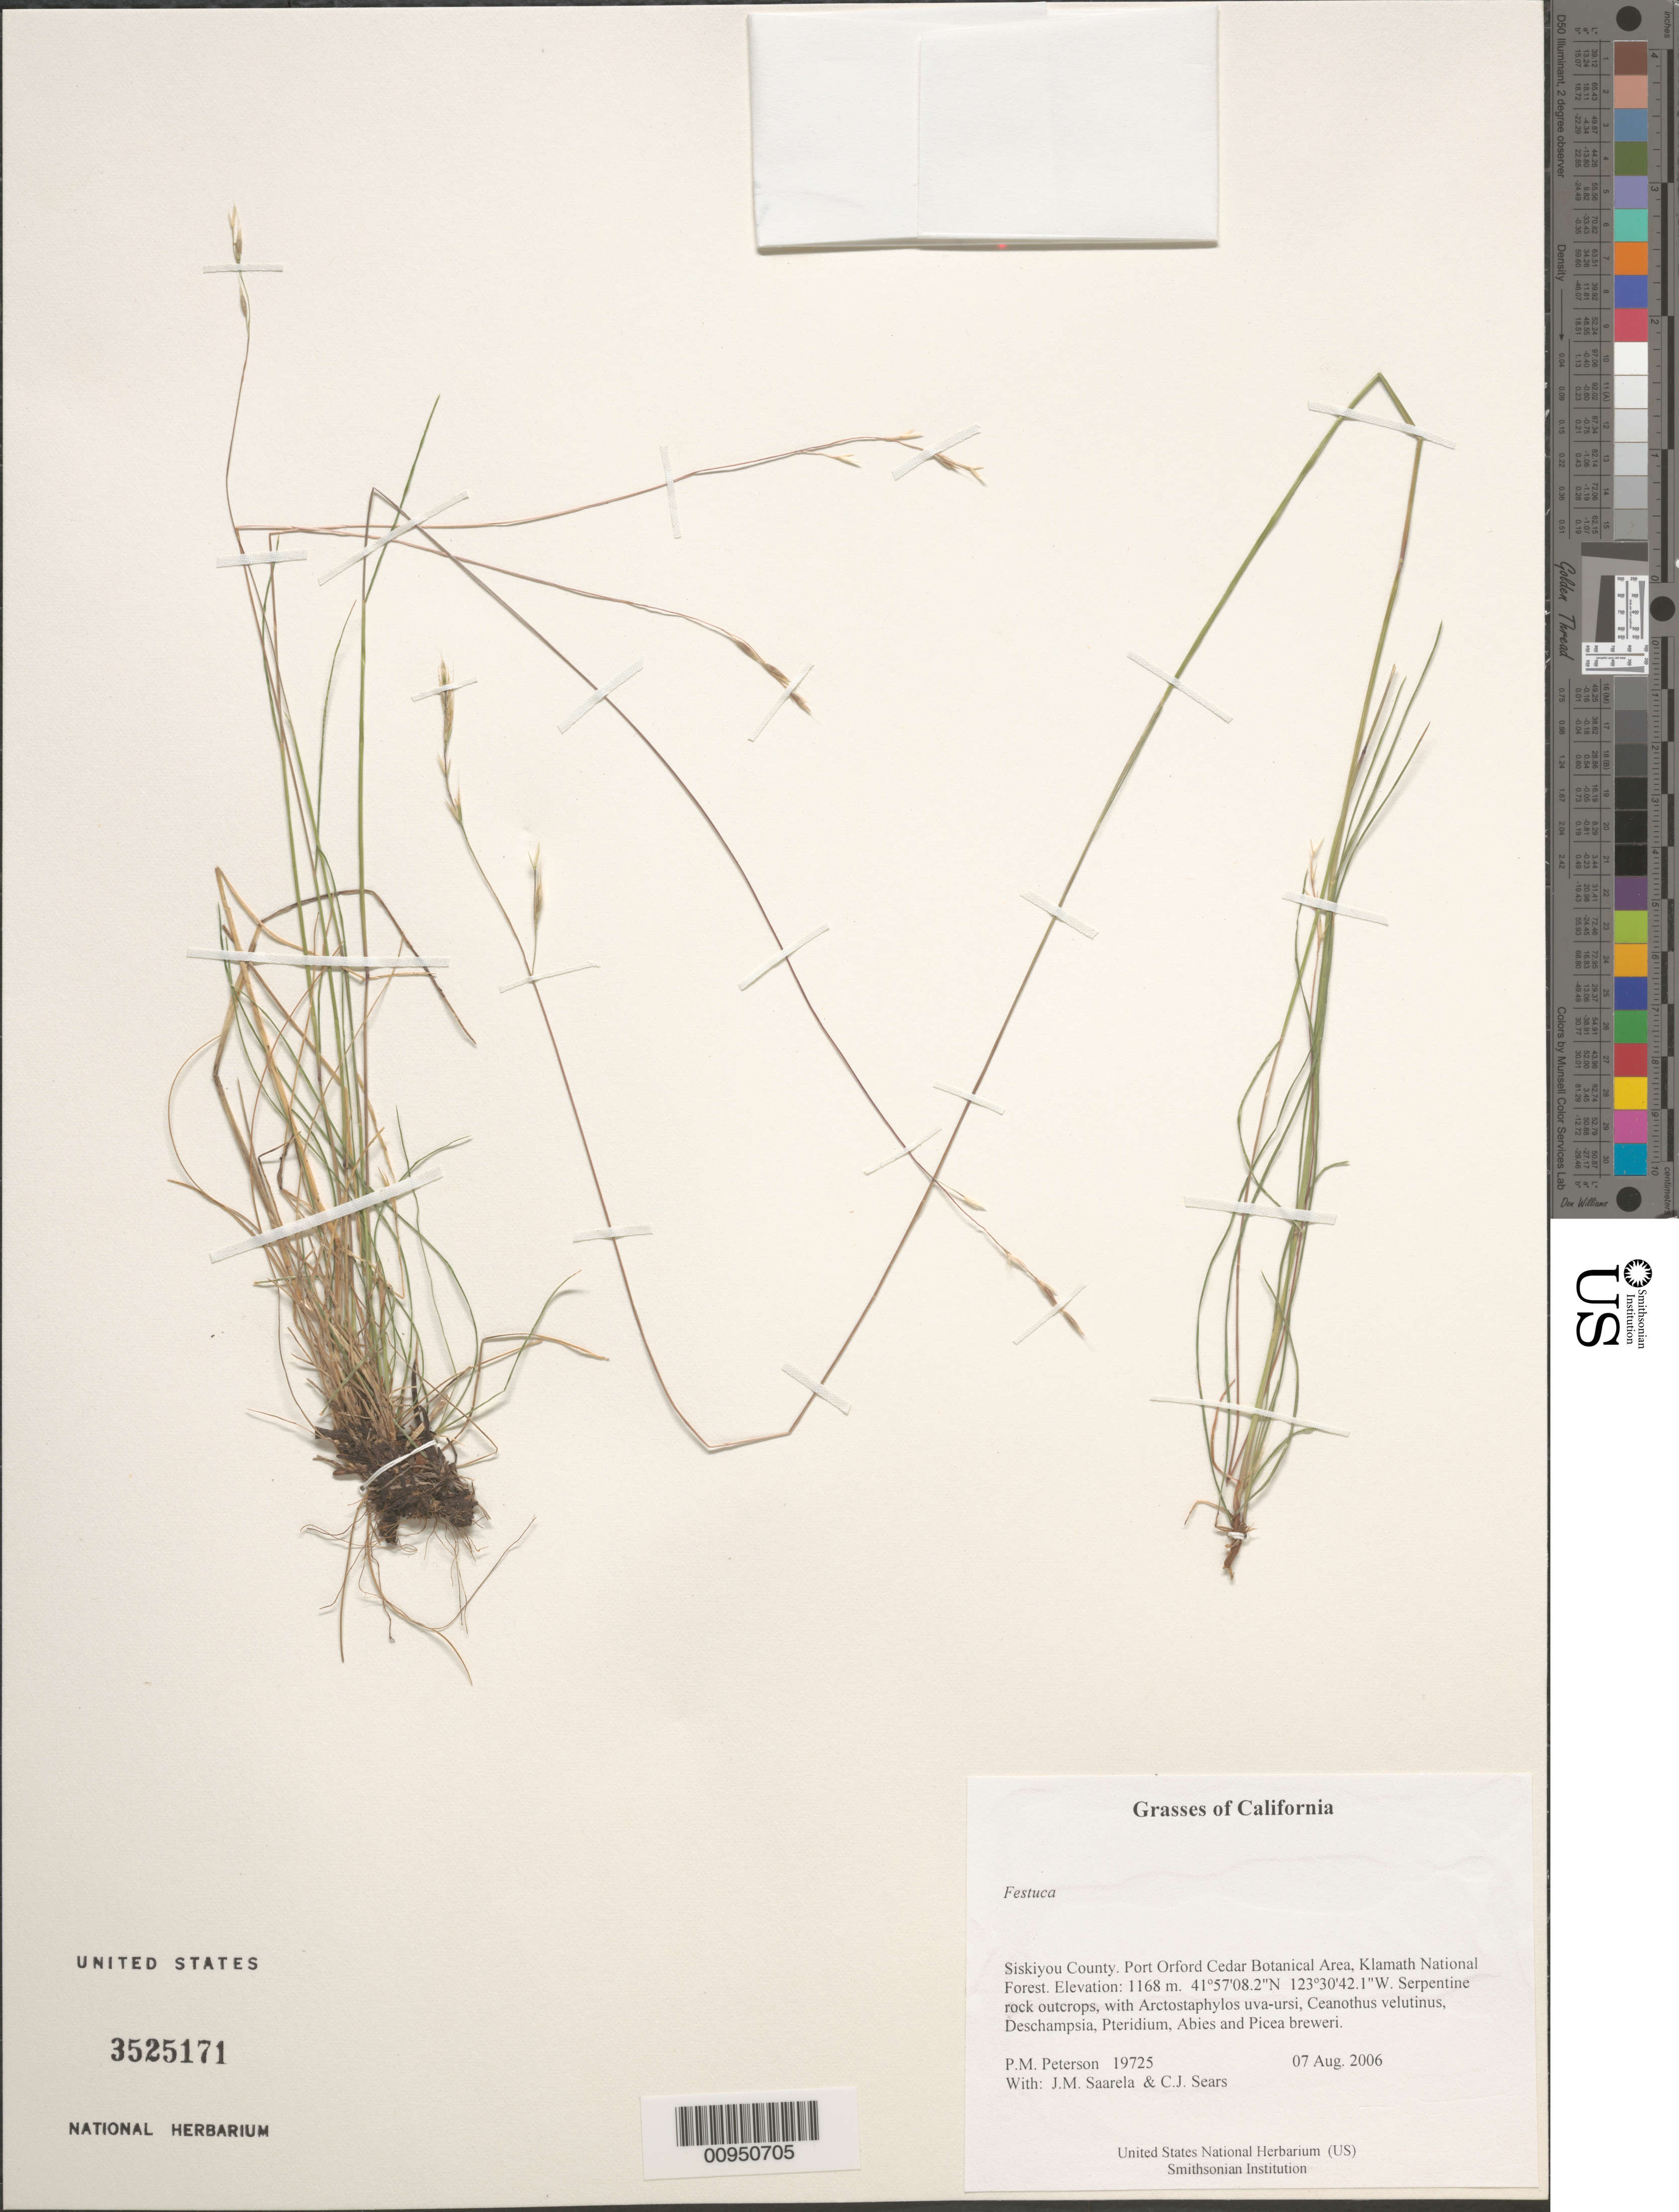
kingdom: Plantae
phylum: Tracheophyta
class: Liliopsida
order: Poales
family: Poaceae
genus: Festuca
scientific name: Festuca sp.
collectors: P. M. Peterson, J. Saarela & C. Sears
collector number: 19725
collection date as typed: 07 Aug 2006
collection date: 2006-08-07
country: United States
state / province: California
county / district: Siskiyou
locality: Port Orford Cedar Botanical Area, Klamath National Forest.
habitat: Serpentine rock outcrops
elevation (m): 1168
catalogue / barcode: US 3525171